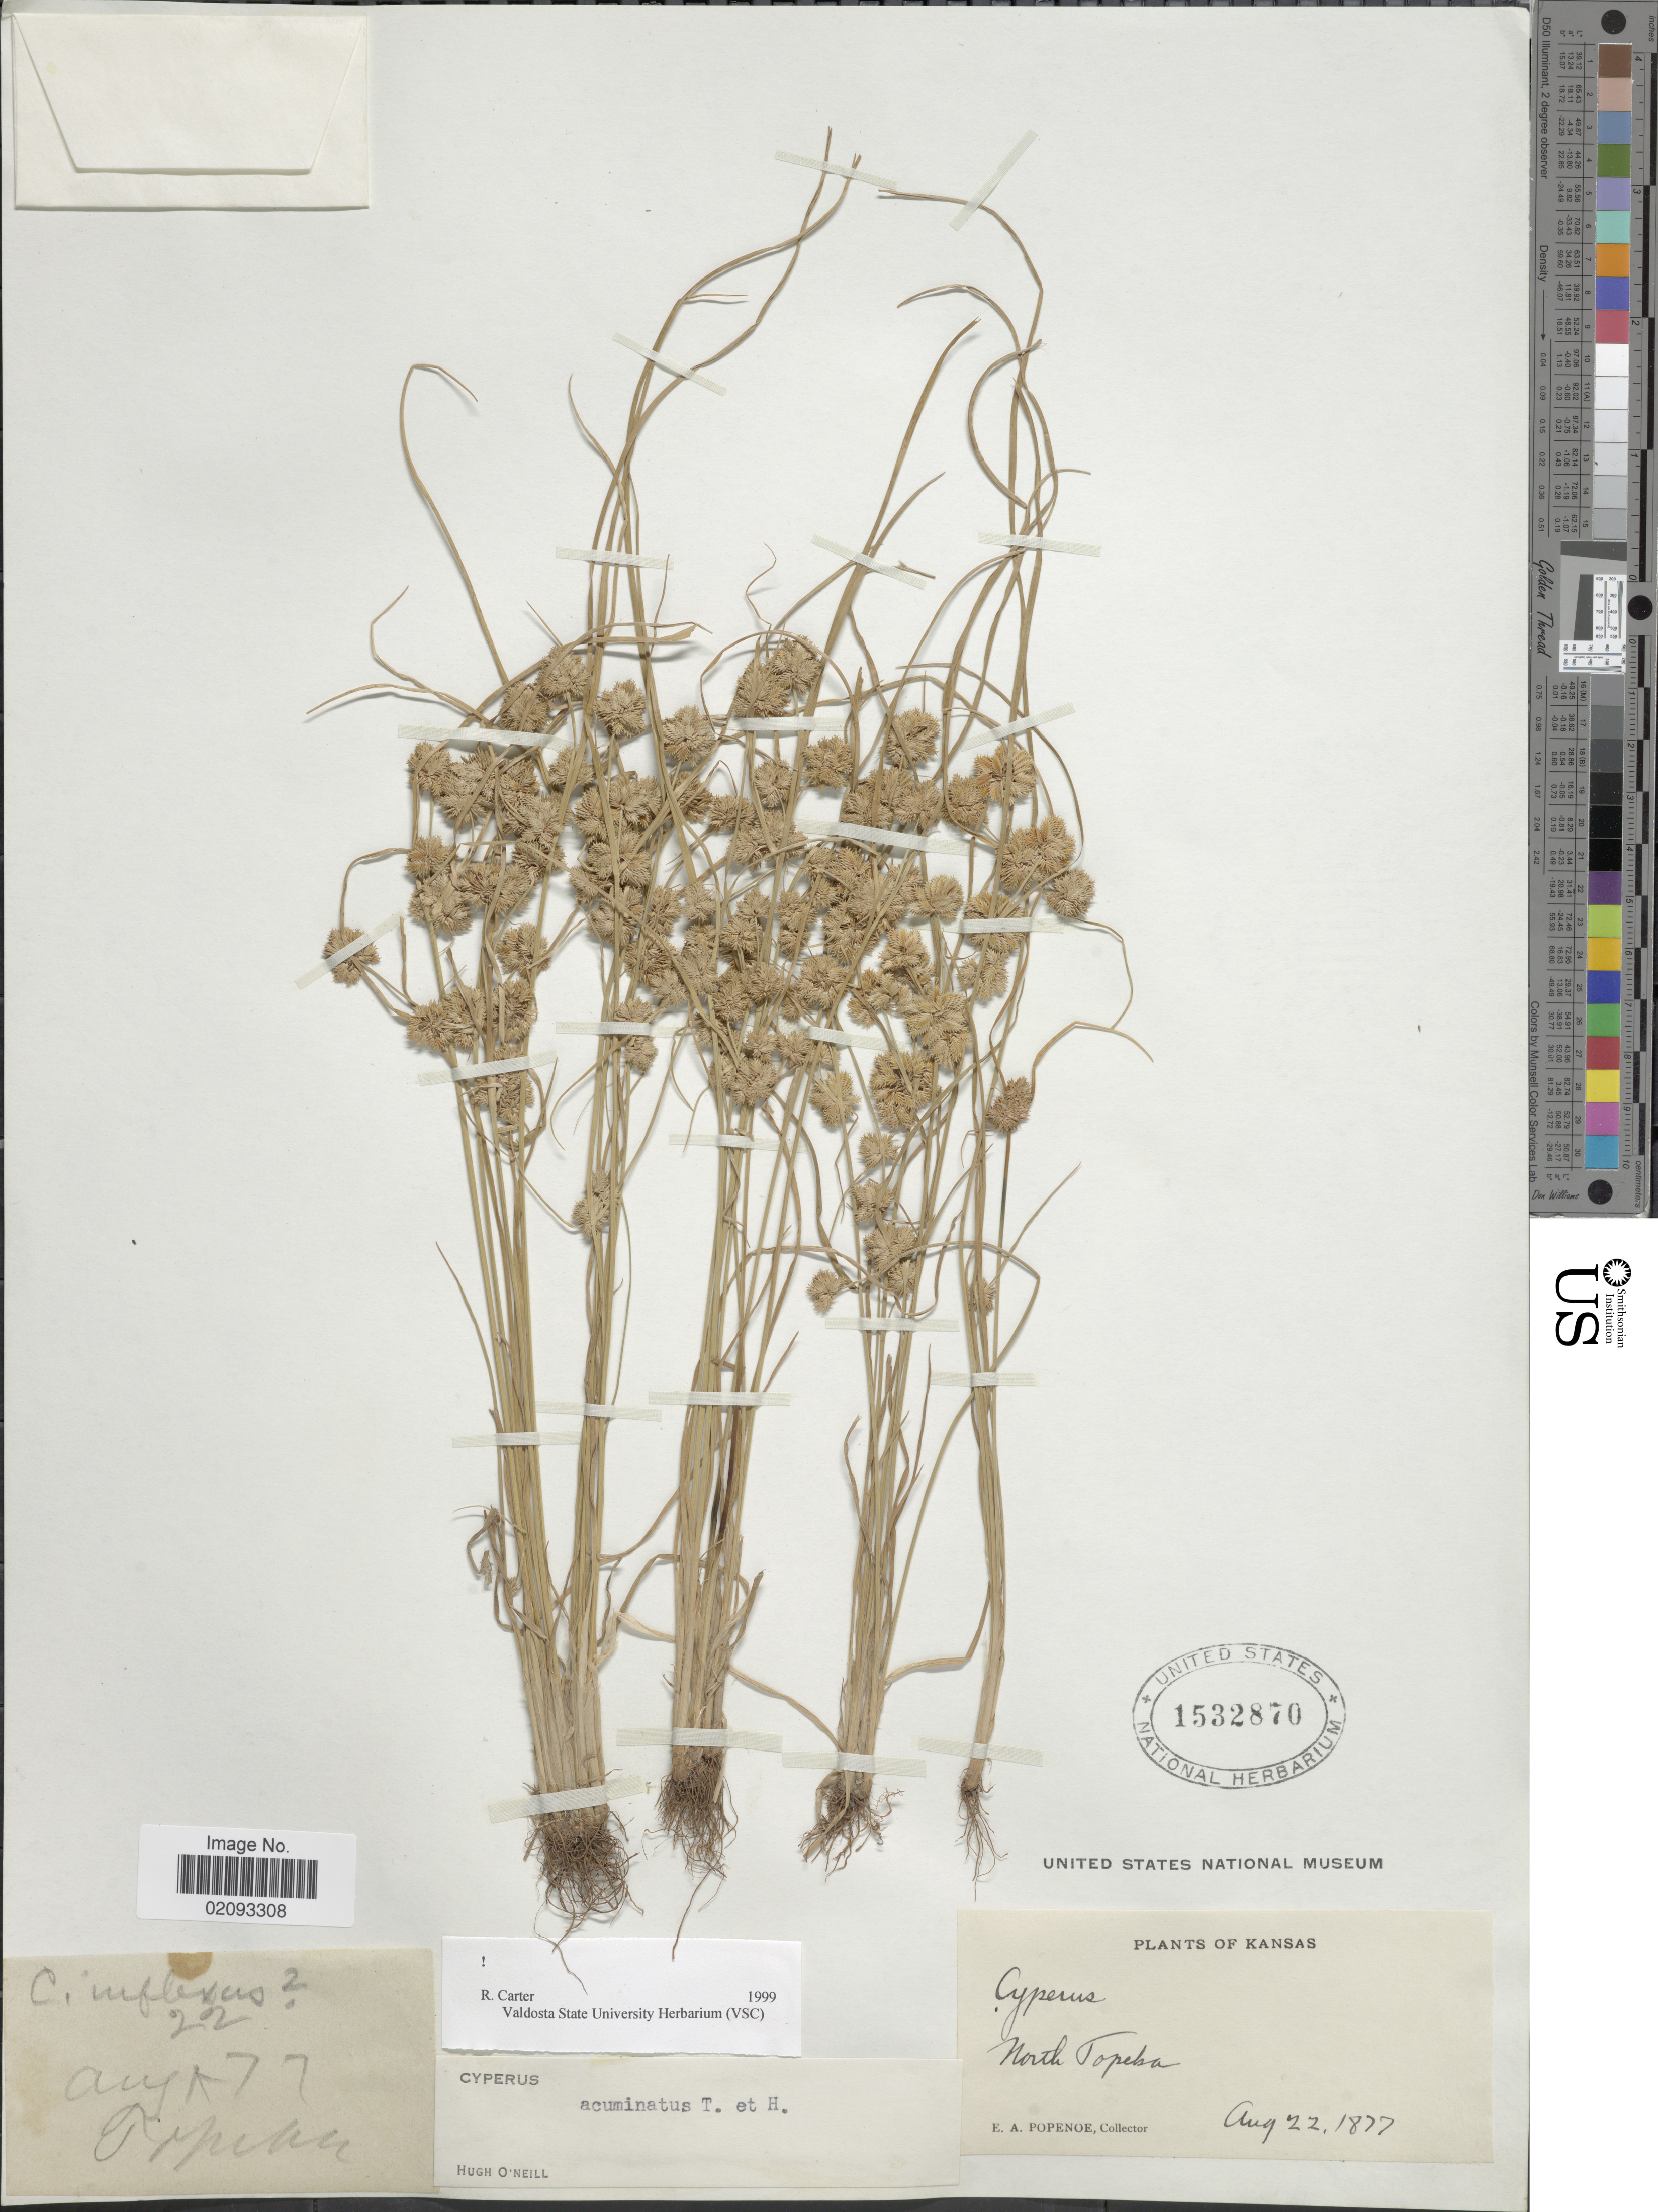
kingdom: Plantae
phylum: Tracheophyta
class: Liliopsida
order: Poales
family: Cyperaceae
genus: Cyperus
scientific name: Cyperus acuminatus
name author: Torr. & Hook.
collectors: E. A. Popenoe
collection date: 1877-08-22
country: United States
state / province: Kansas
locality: North Topeba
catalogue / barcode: US 1532870